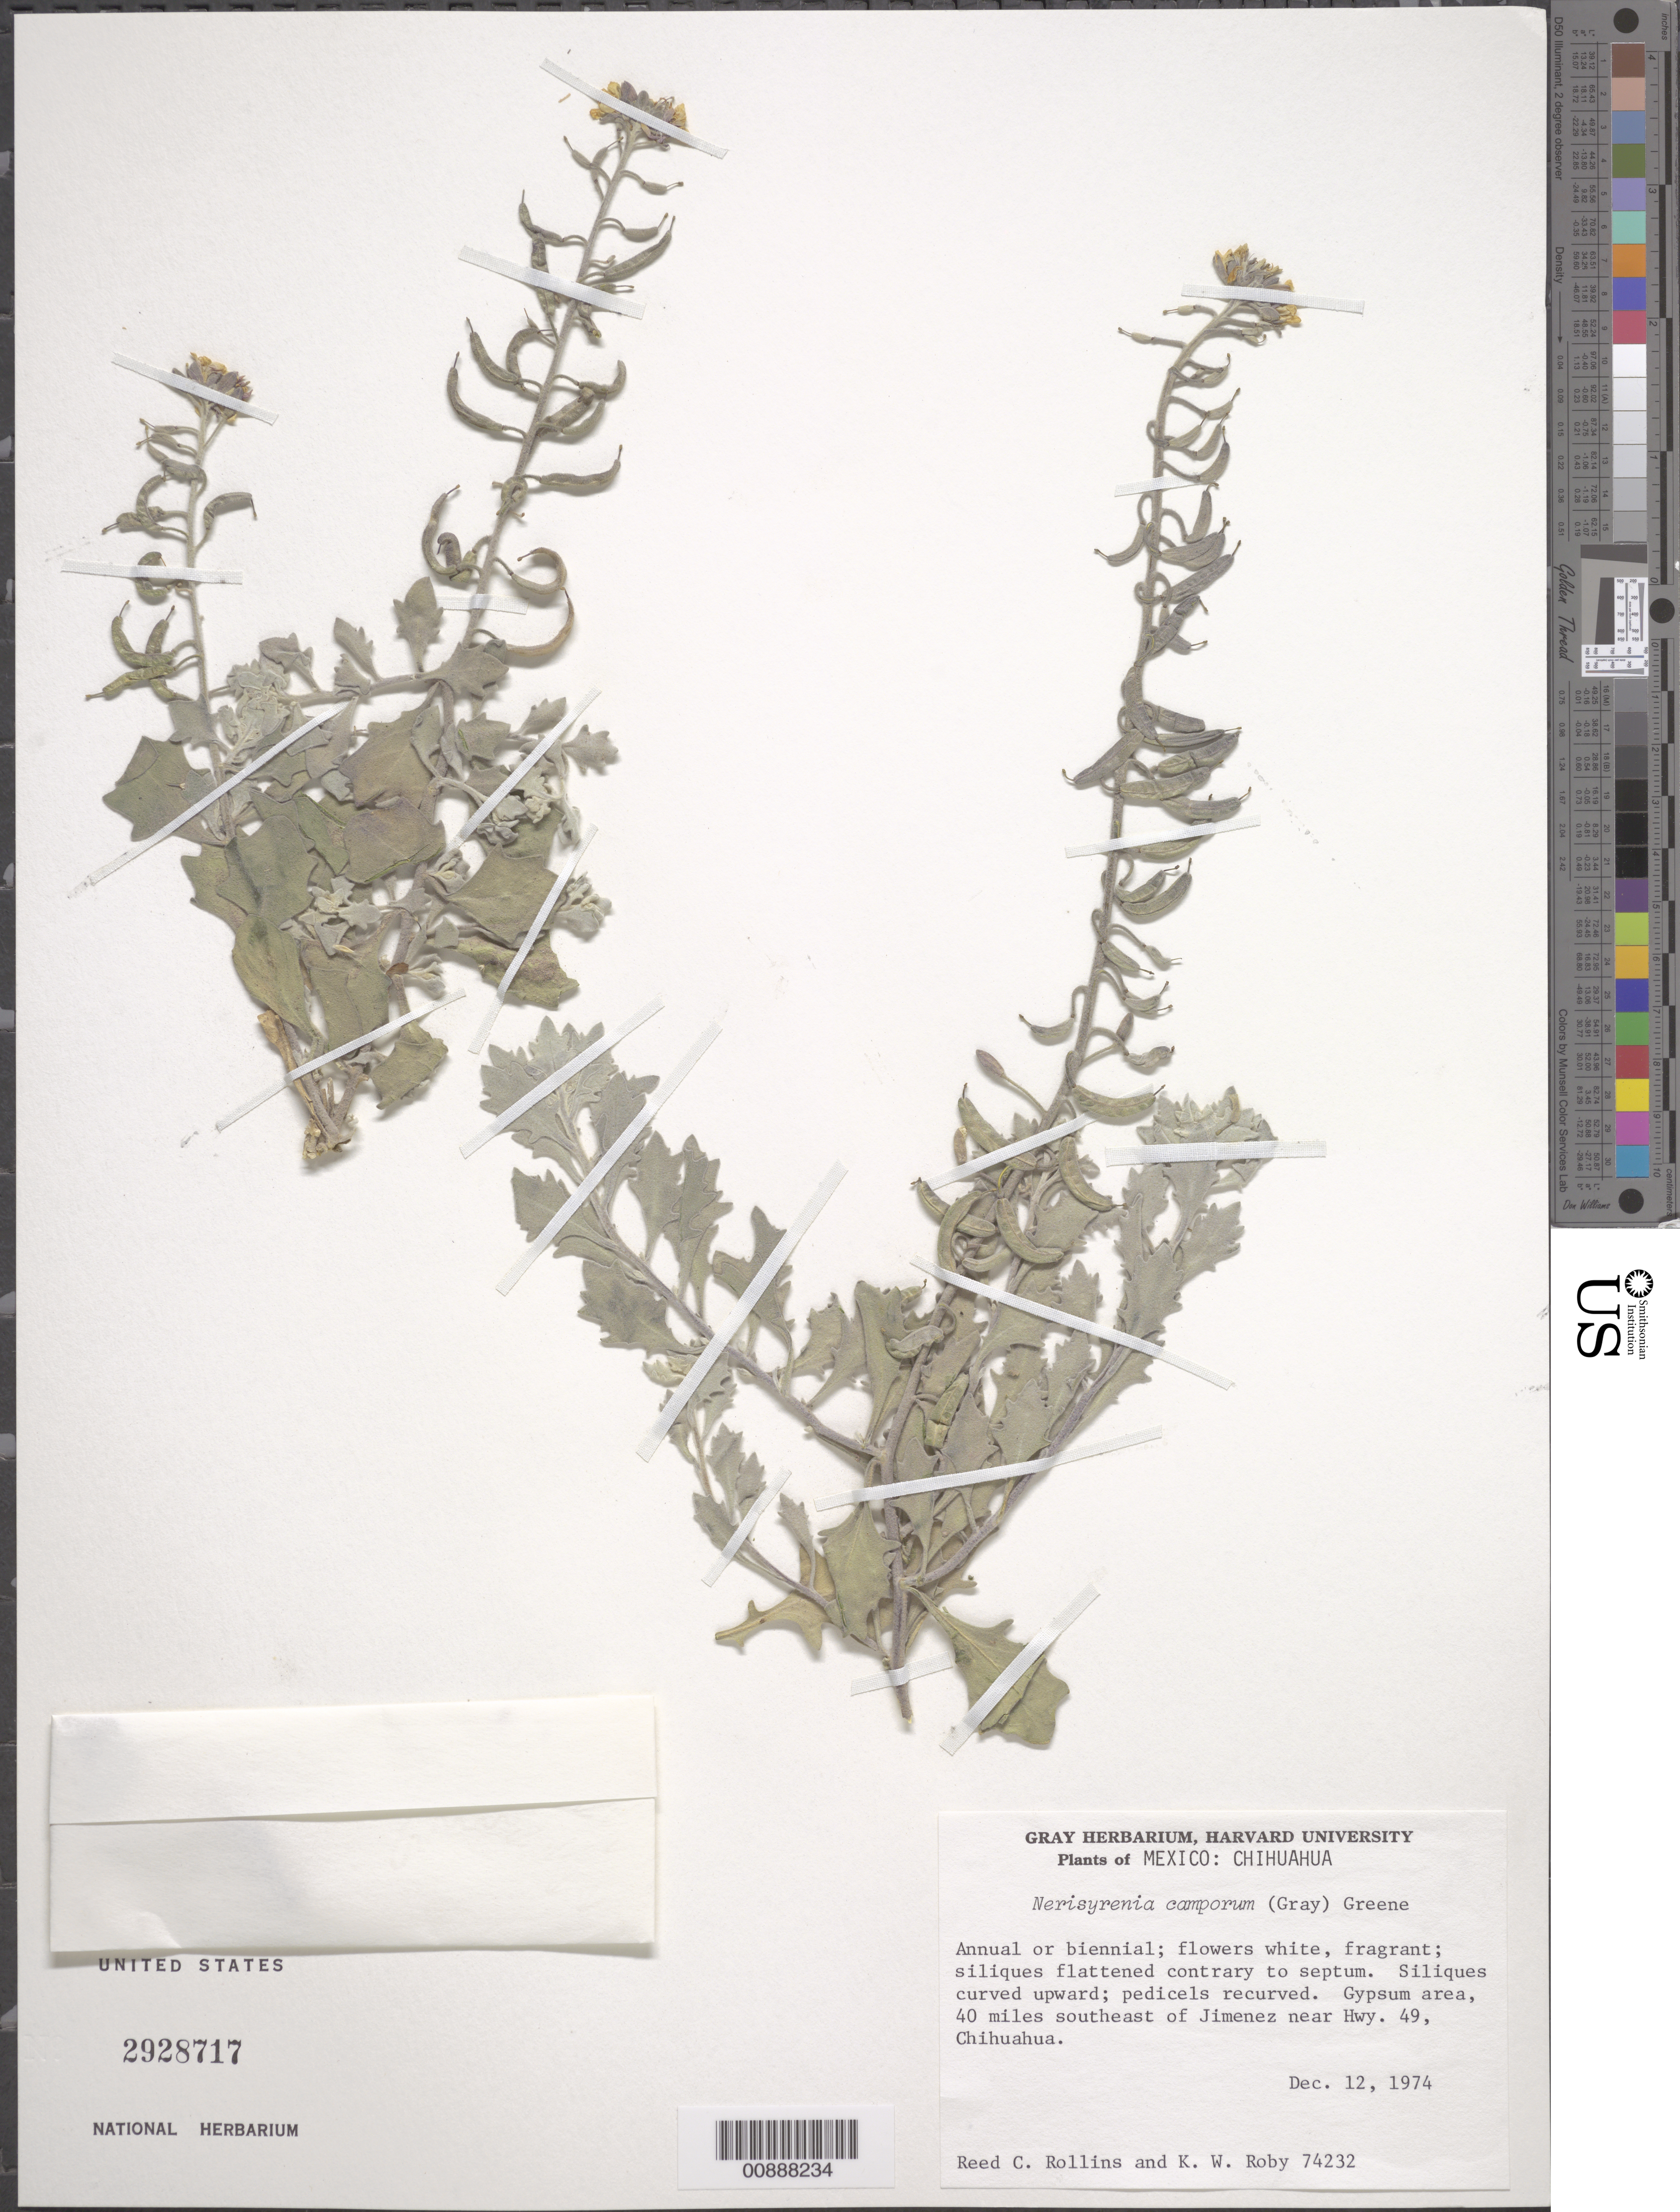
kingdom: Plantae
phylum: Tracheophyta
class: Magnoliopsida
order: Brassicales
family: Brassicaceae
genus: Nerisyrenia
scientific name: Nerisyrenia camporum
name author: (A. Gray) Greene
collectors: R. C. Rollins & K. W. Roby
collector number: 74232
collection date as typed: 12 Dec 1974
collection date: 1974-12-12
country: Mexico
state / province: Chihuahua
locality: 40 miles southeast of Jiménez near Hwy. 49, Chihuahua.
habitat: Gypsum area.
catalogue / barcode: US 2928717